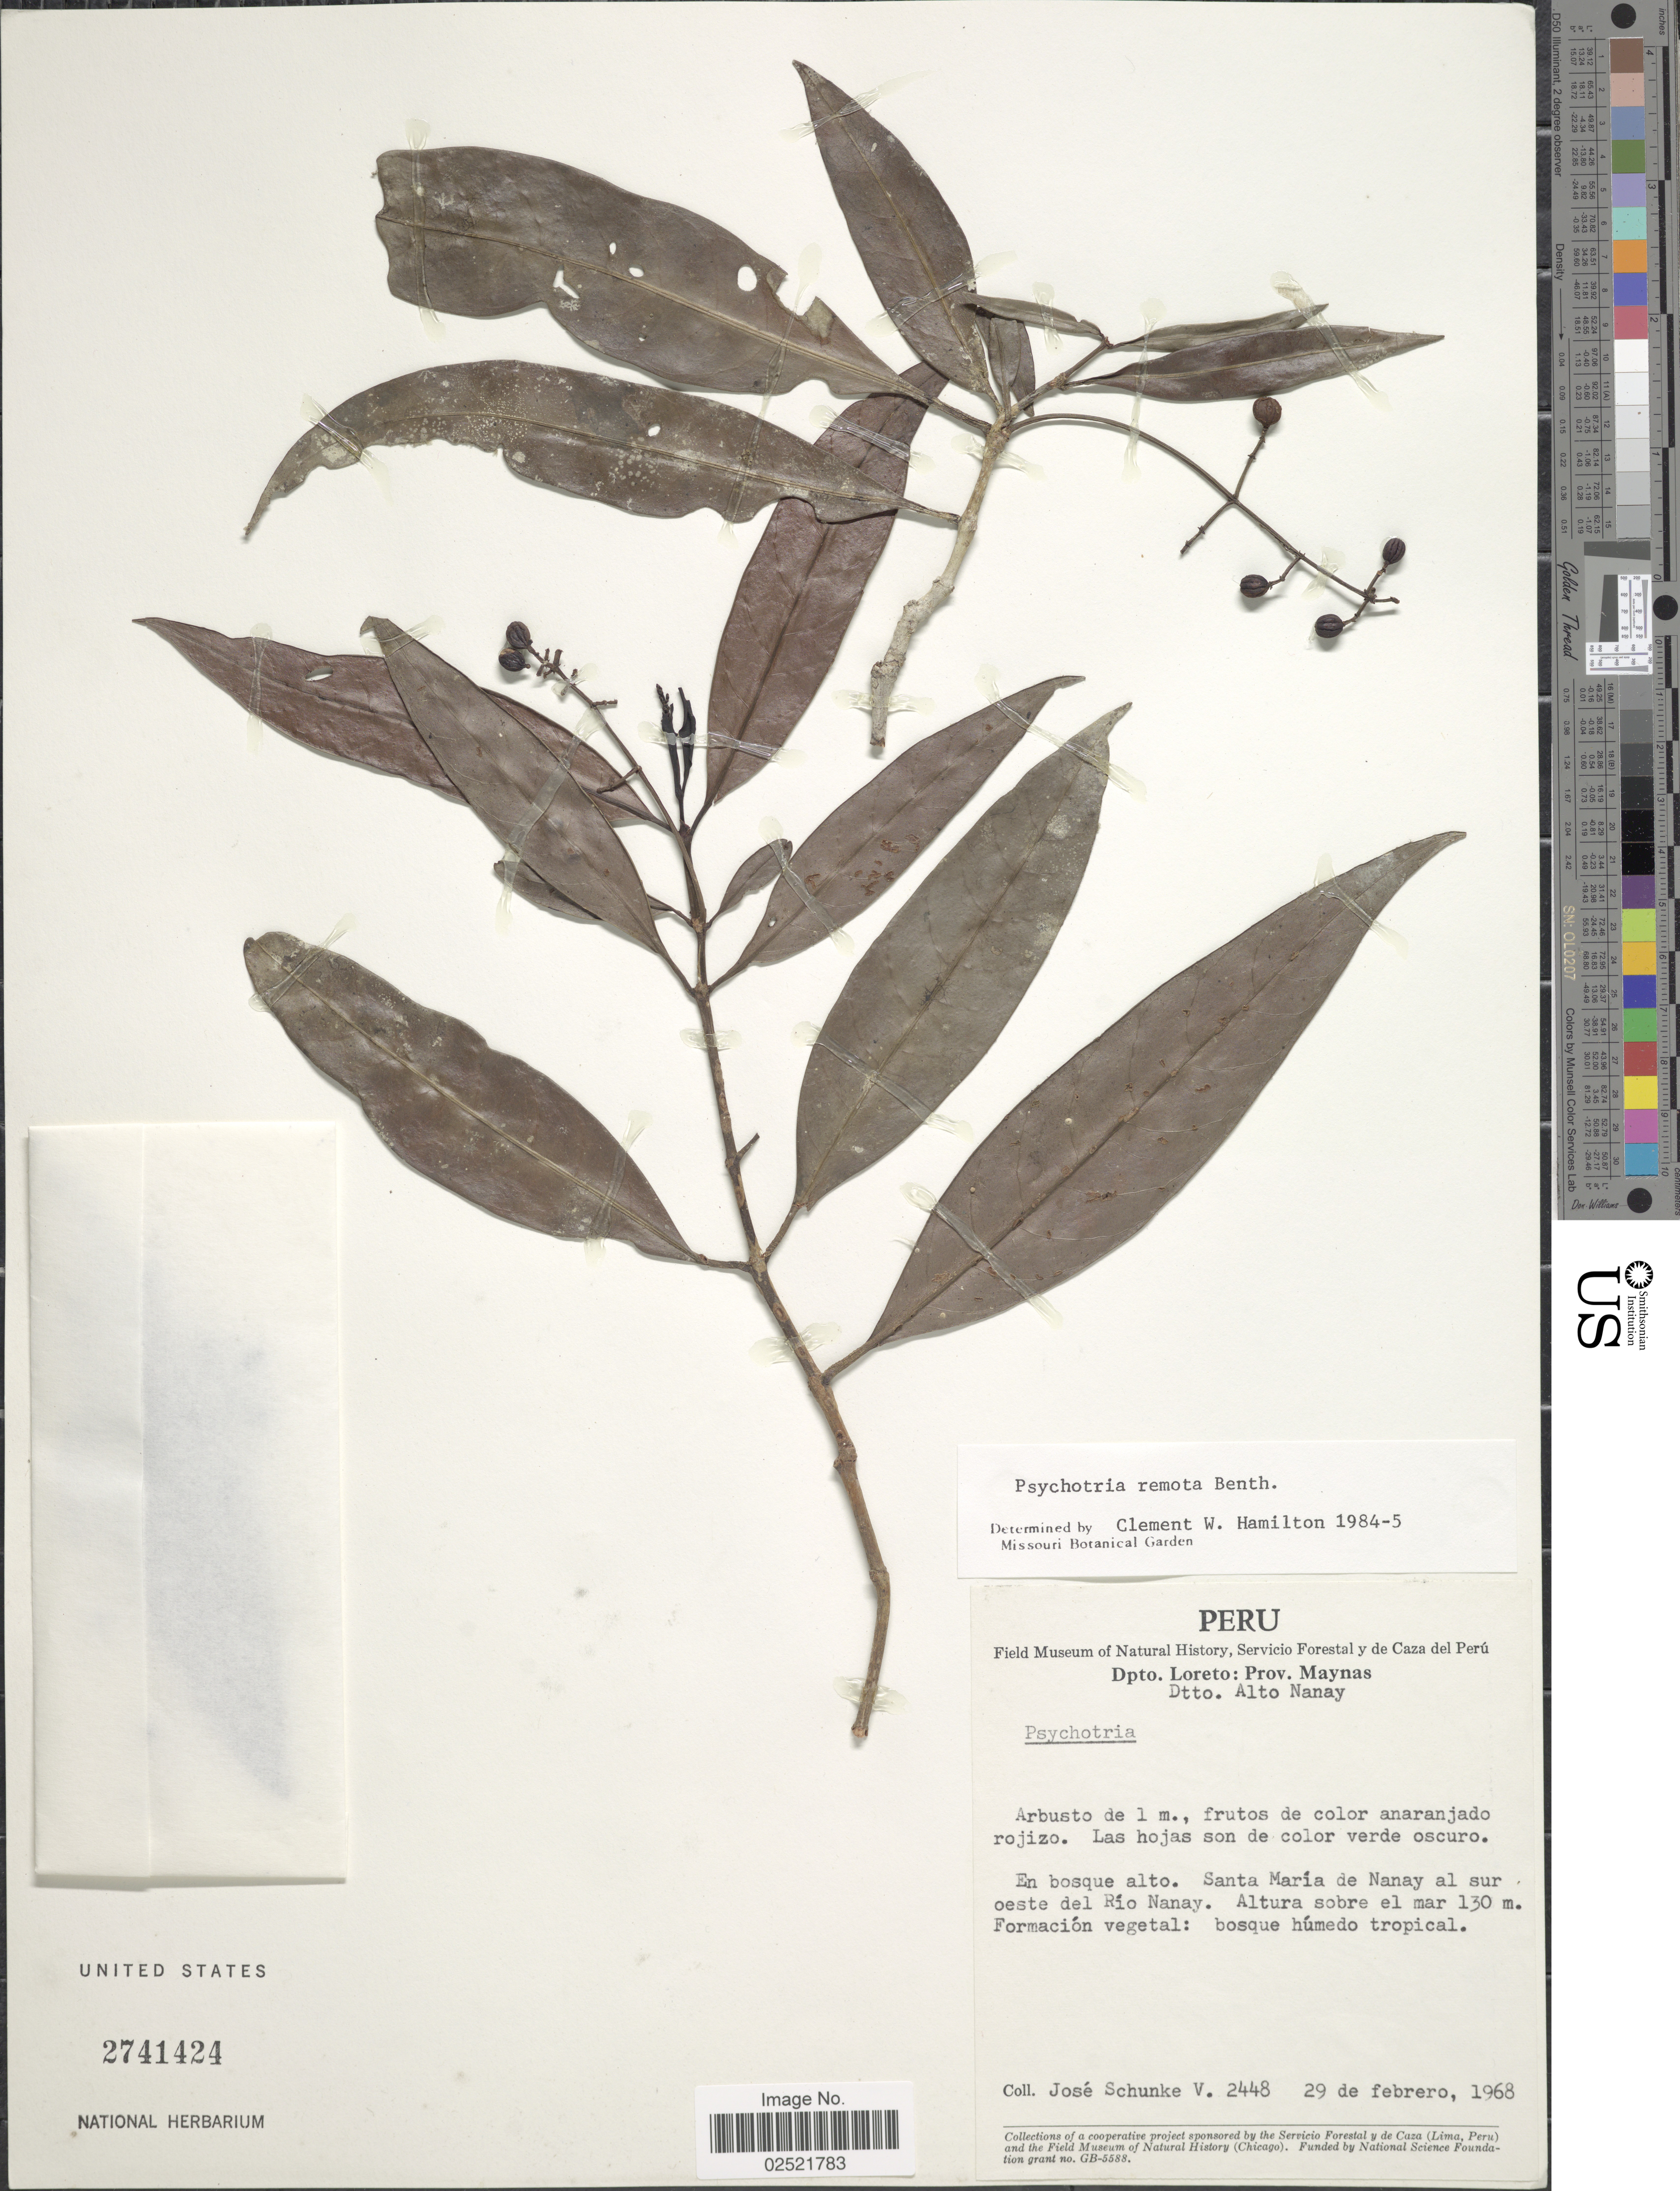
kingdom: Plantae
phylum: Tracheophyta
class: Magnoliopsida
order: Gentianales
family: Rubiaceae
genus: Psychotria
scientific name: Psychotria remota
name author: Benth.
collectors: J. Schunke Vigo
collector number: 2448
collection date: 1968-02-29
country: Peru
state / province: Loreto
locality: Prov. Maynas, Dtto. Alto Nanay, Santa Maria de Nanay al sur oeste del Rio Nanay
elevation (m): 130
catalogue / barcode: US 2741424